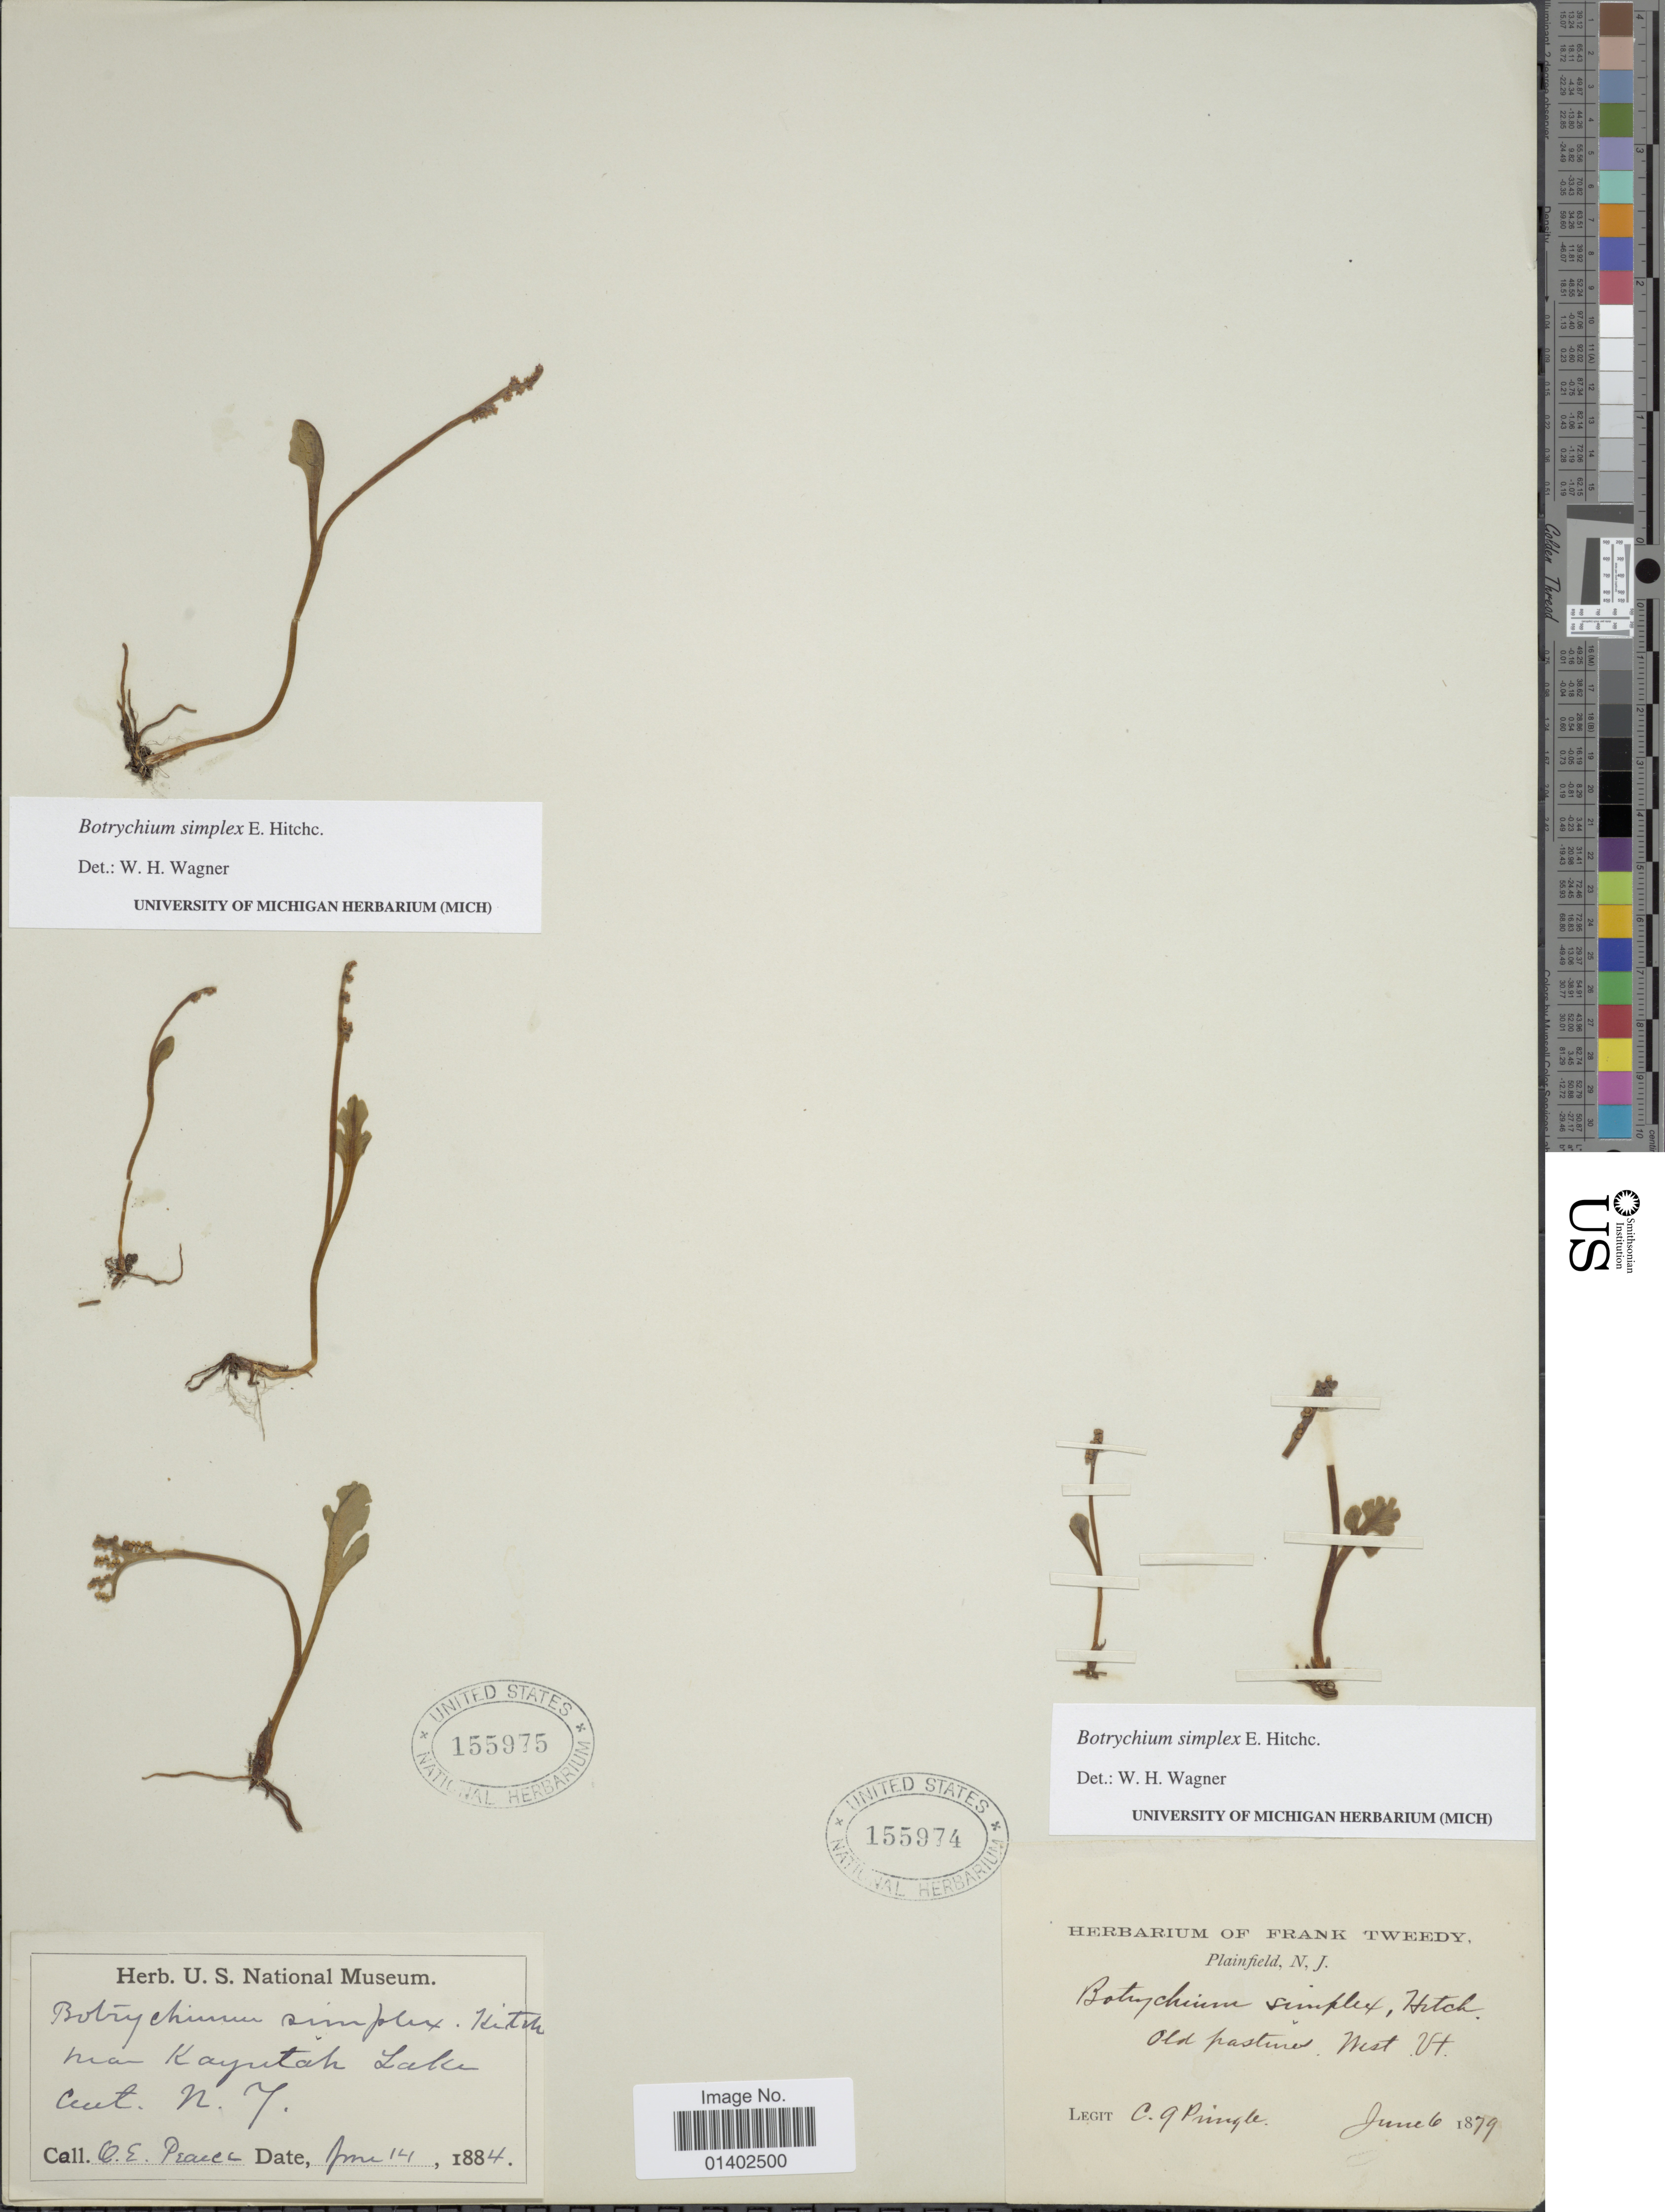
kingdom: Plantae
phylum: Tracheophyta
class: Polypodiopsida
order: Ophioglossales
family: Ophioglossaceae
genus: Botrychium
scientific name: Botrychium simplex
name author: E. Hitchc.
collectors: C. G. Pringle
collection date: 1879-06-06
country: United States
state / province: Vermont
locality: Old pastures, West Vt.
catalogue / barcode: US 155974-2